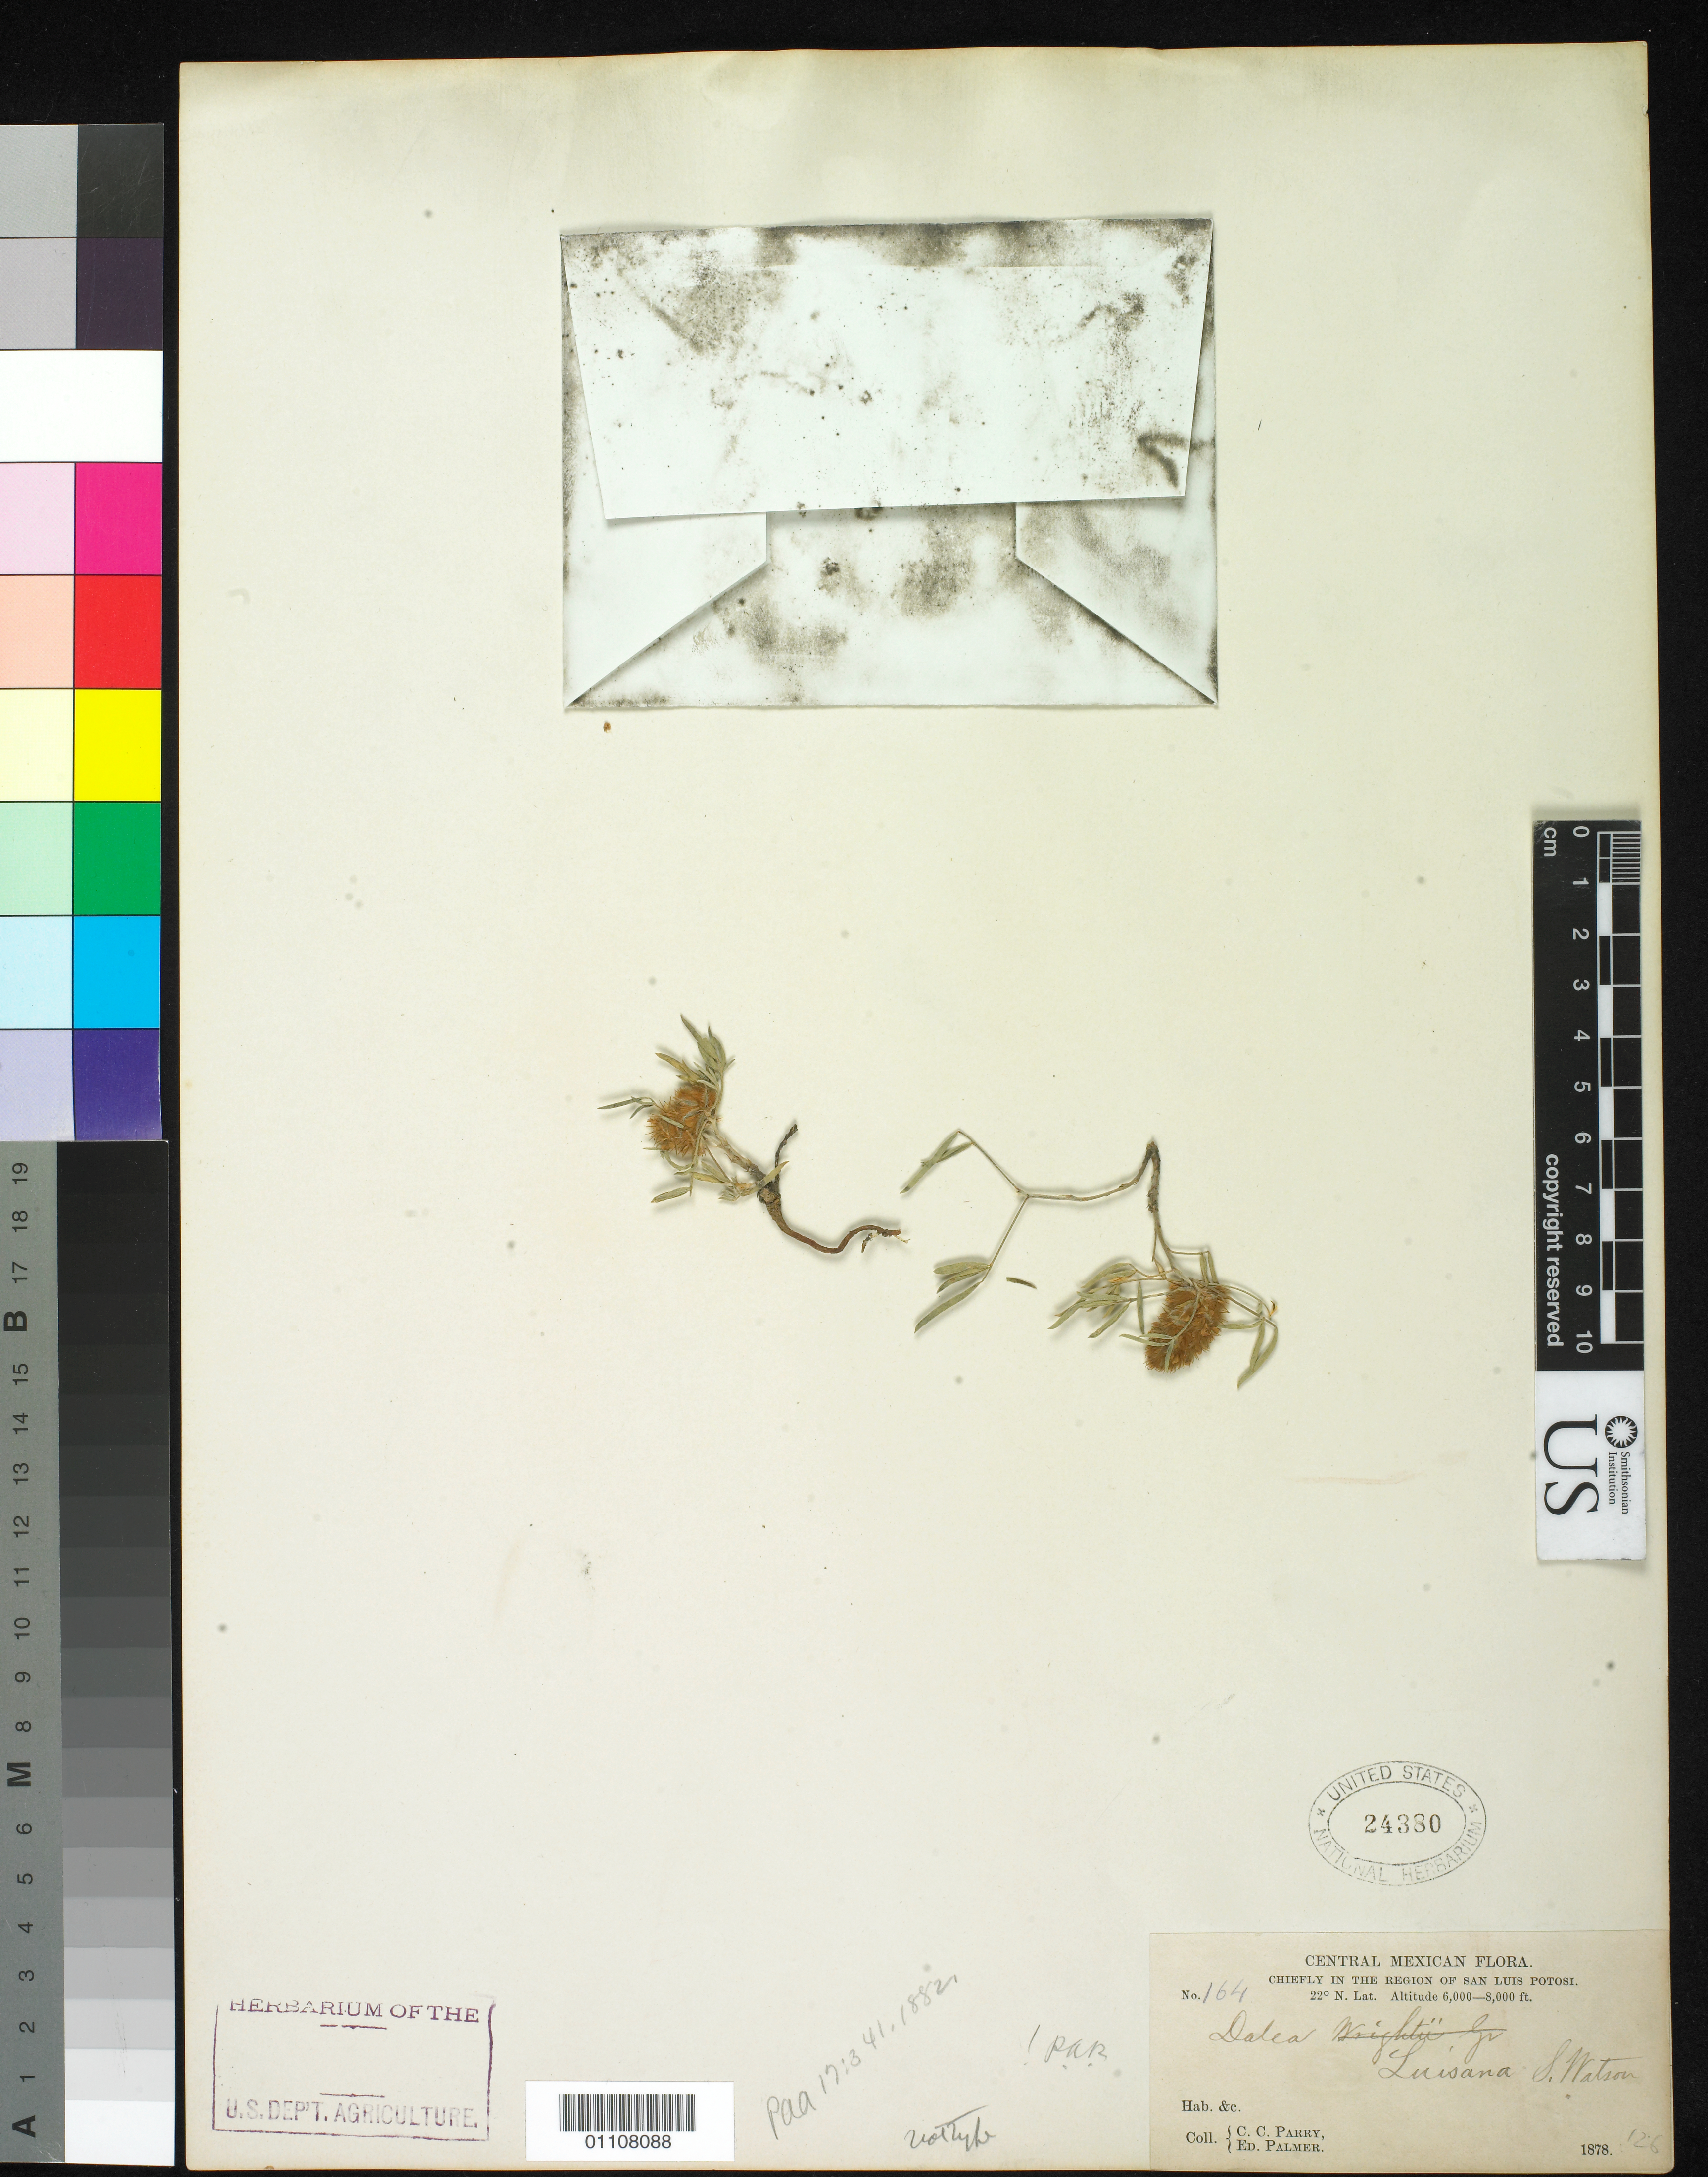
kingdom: Plantae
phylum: Tracheophyta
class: Magnoliopsida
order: Fabales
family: Fabaceae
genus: Dalea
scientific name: Dalea luisana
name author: S. Watson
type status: Syntype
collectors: C. C. Parry & E. Palmer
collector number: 164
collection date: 1878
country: Mexico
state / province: San Luis Potosi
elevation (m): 1829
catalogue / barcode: US 24380